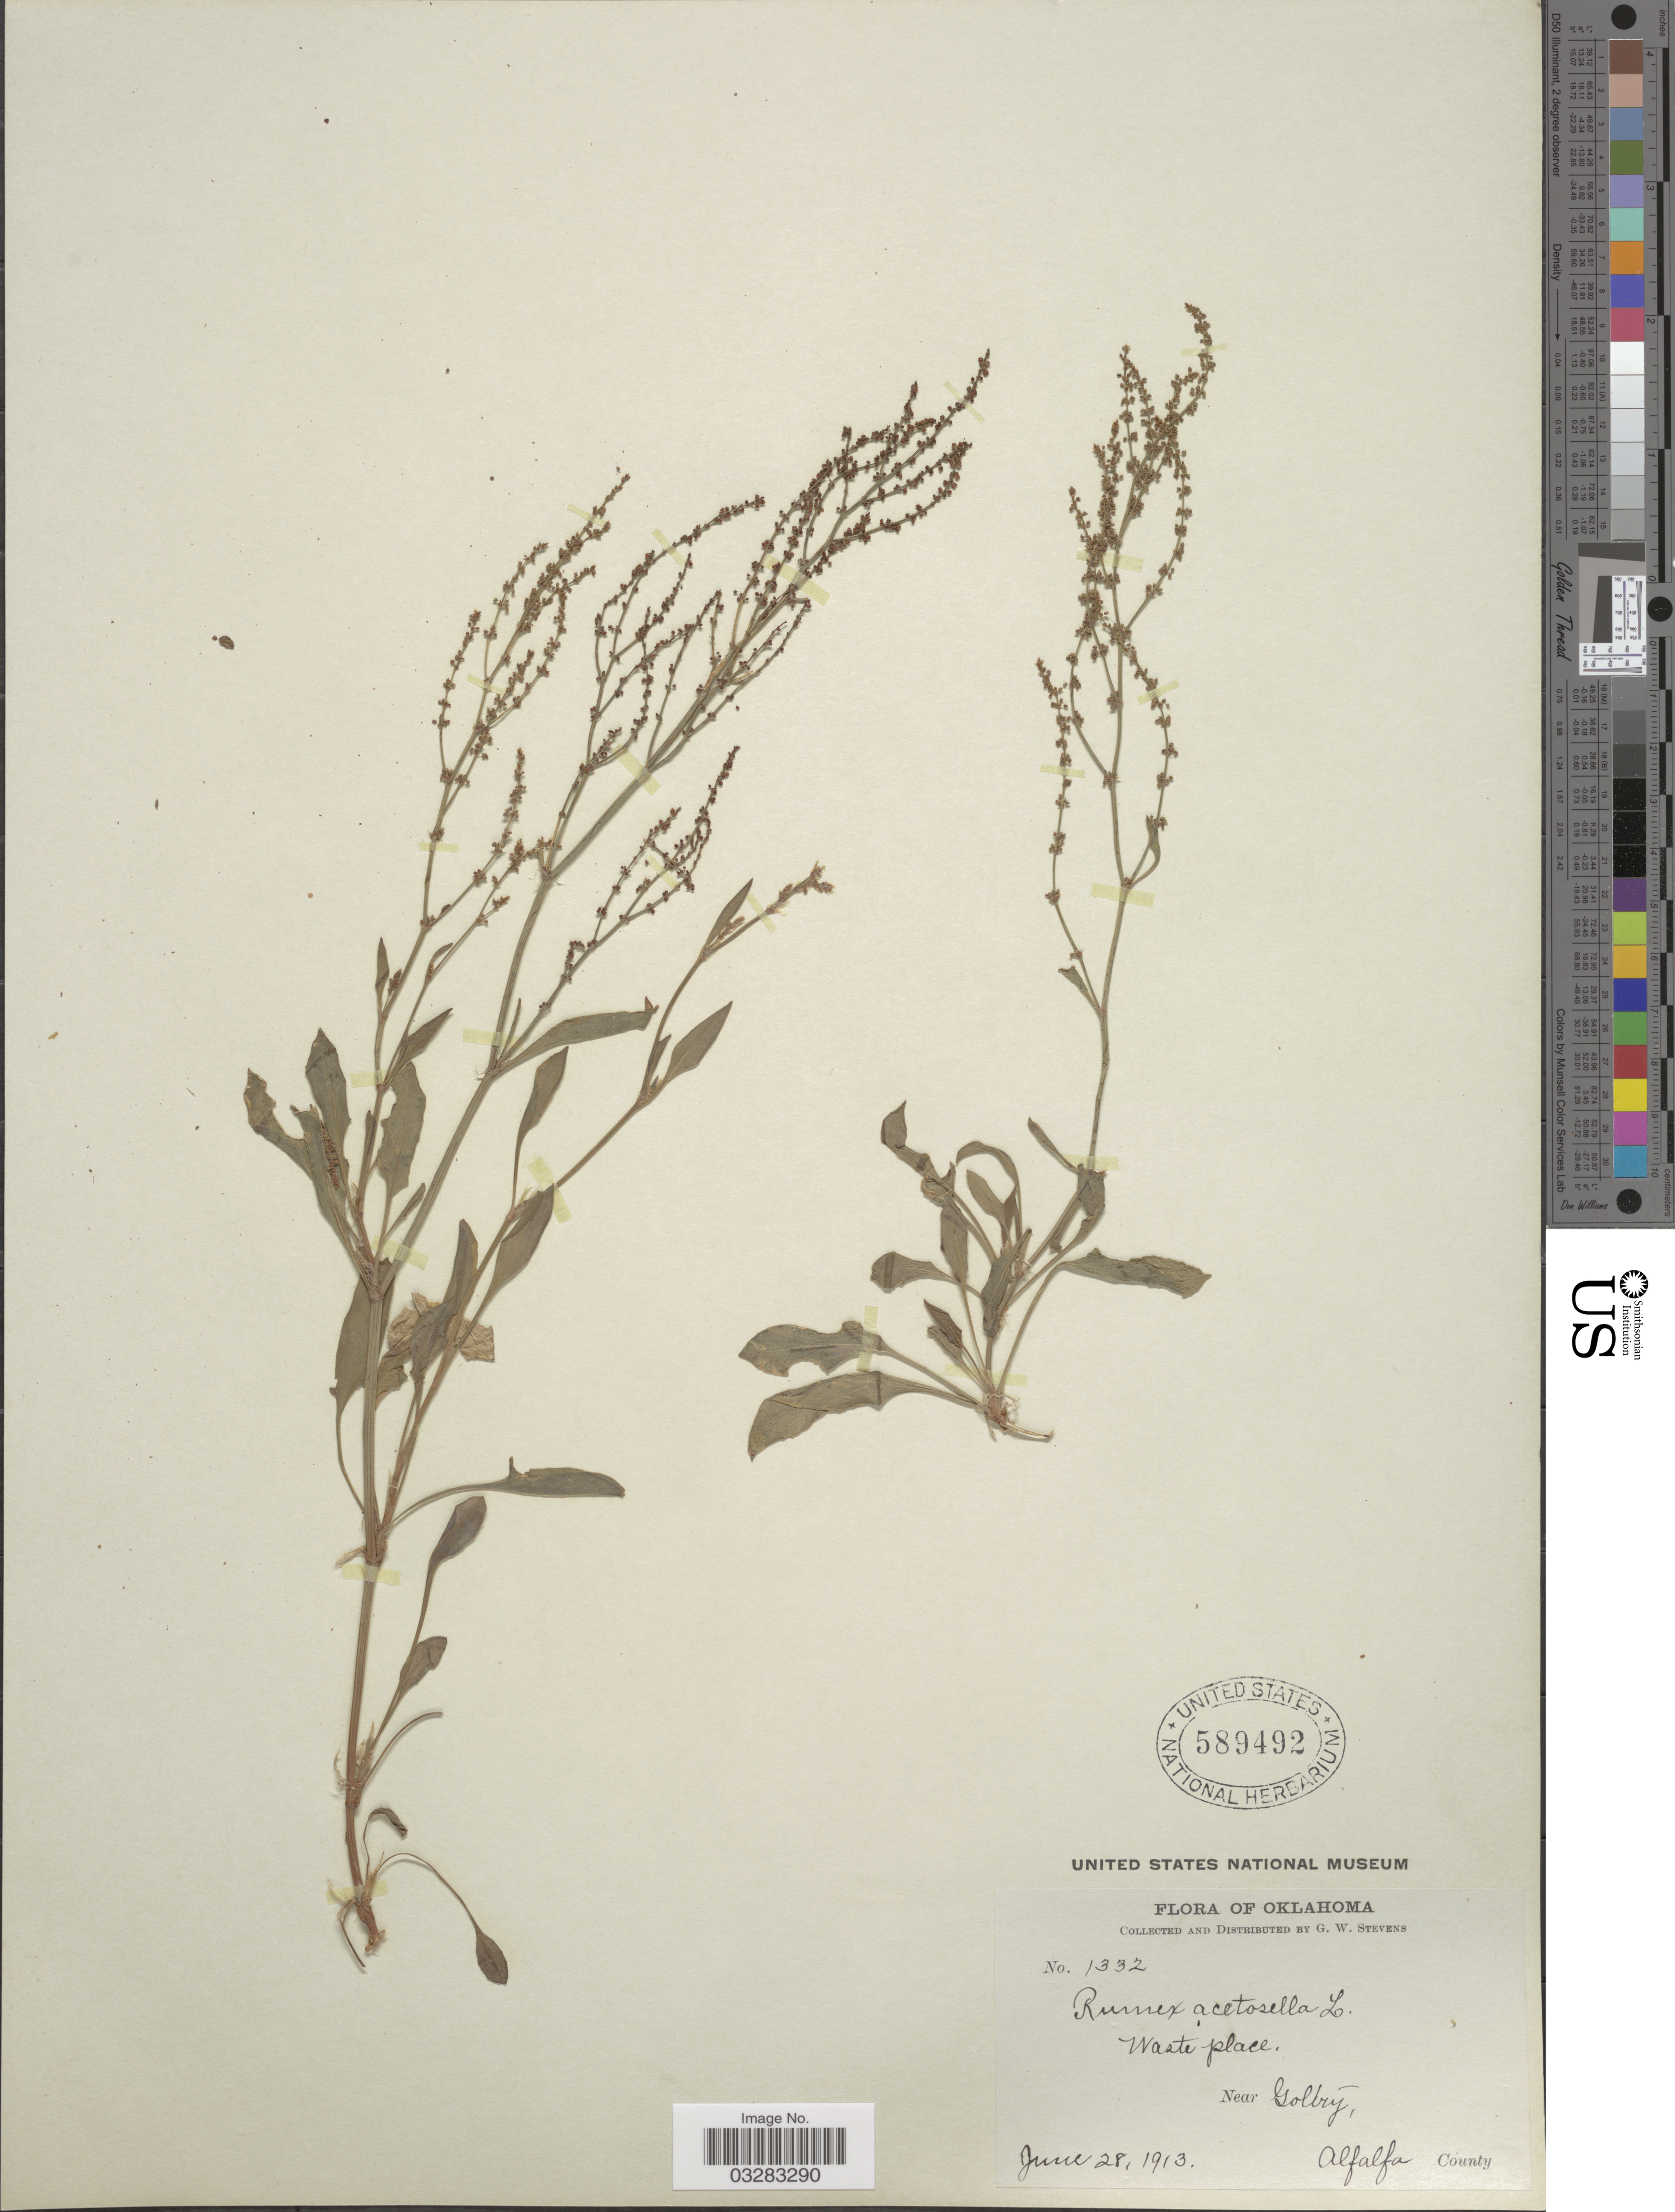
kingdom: Plantae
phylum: Tracheophyta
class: Magnoliopsida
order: Caryophyllales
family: Polygonaceae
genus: Rumex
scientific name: Rumex acetosella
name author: L.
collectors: G. W. Stevens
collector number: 1332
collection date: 1913-06-28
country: United States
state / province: Oklahoma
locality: Near Goltry, Alfalfa County.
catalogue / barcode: US 589492